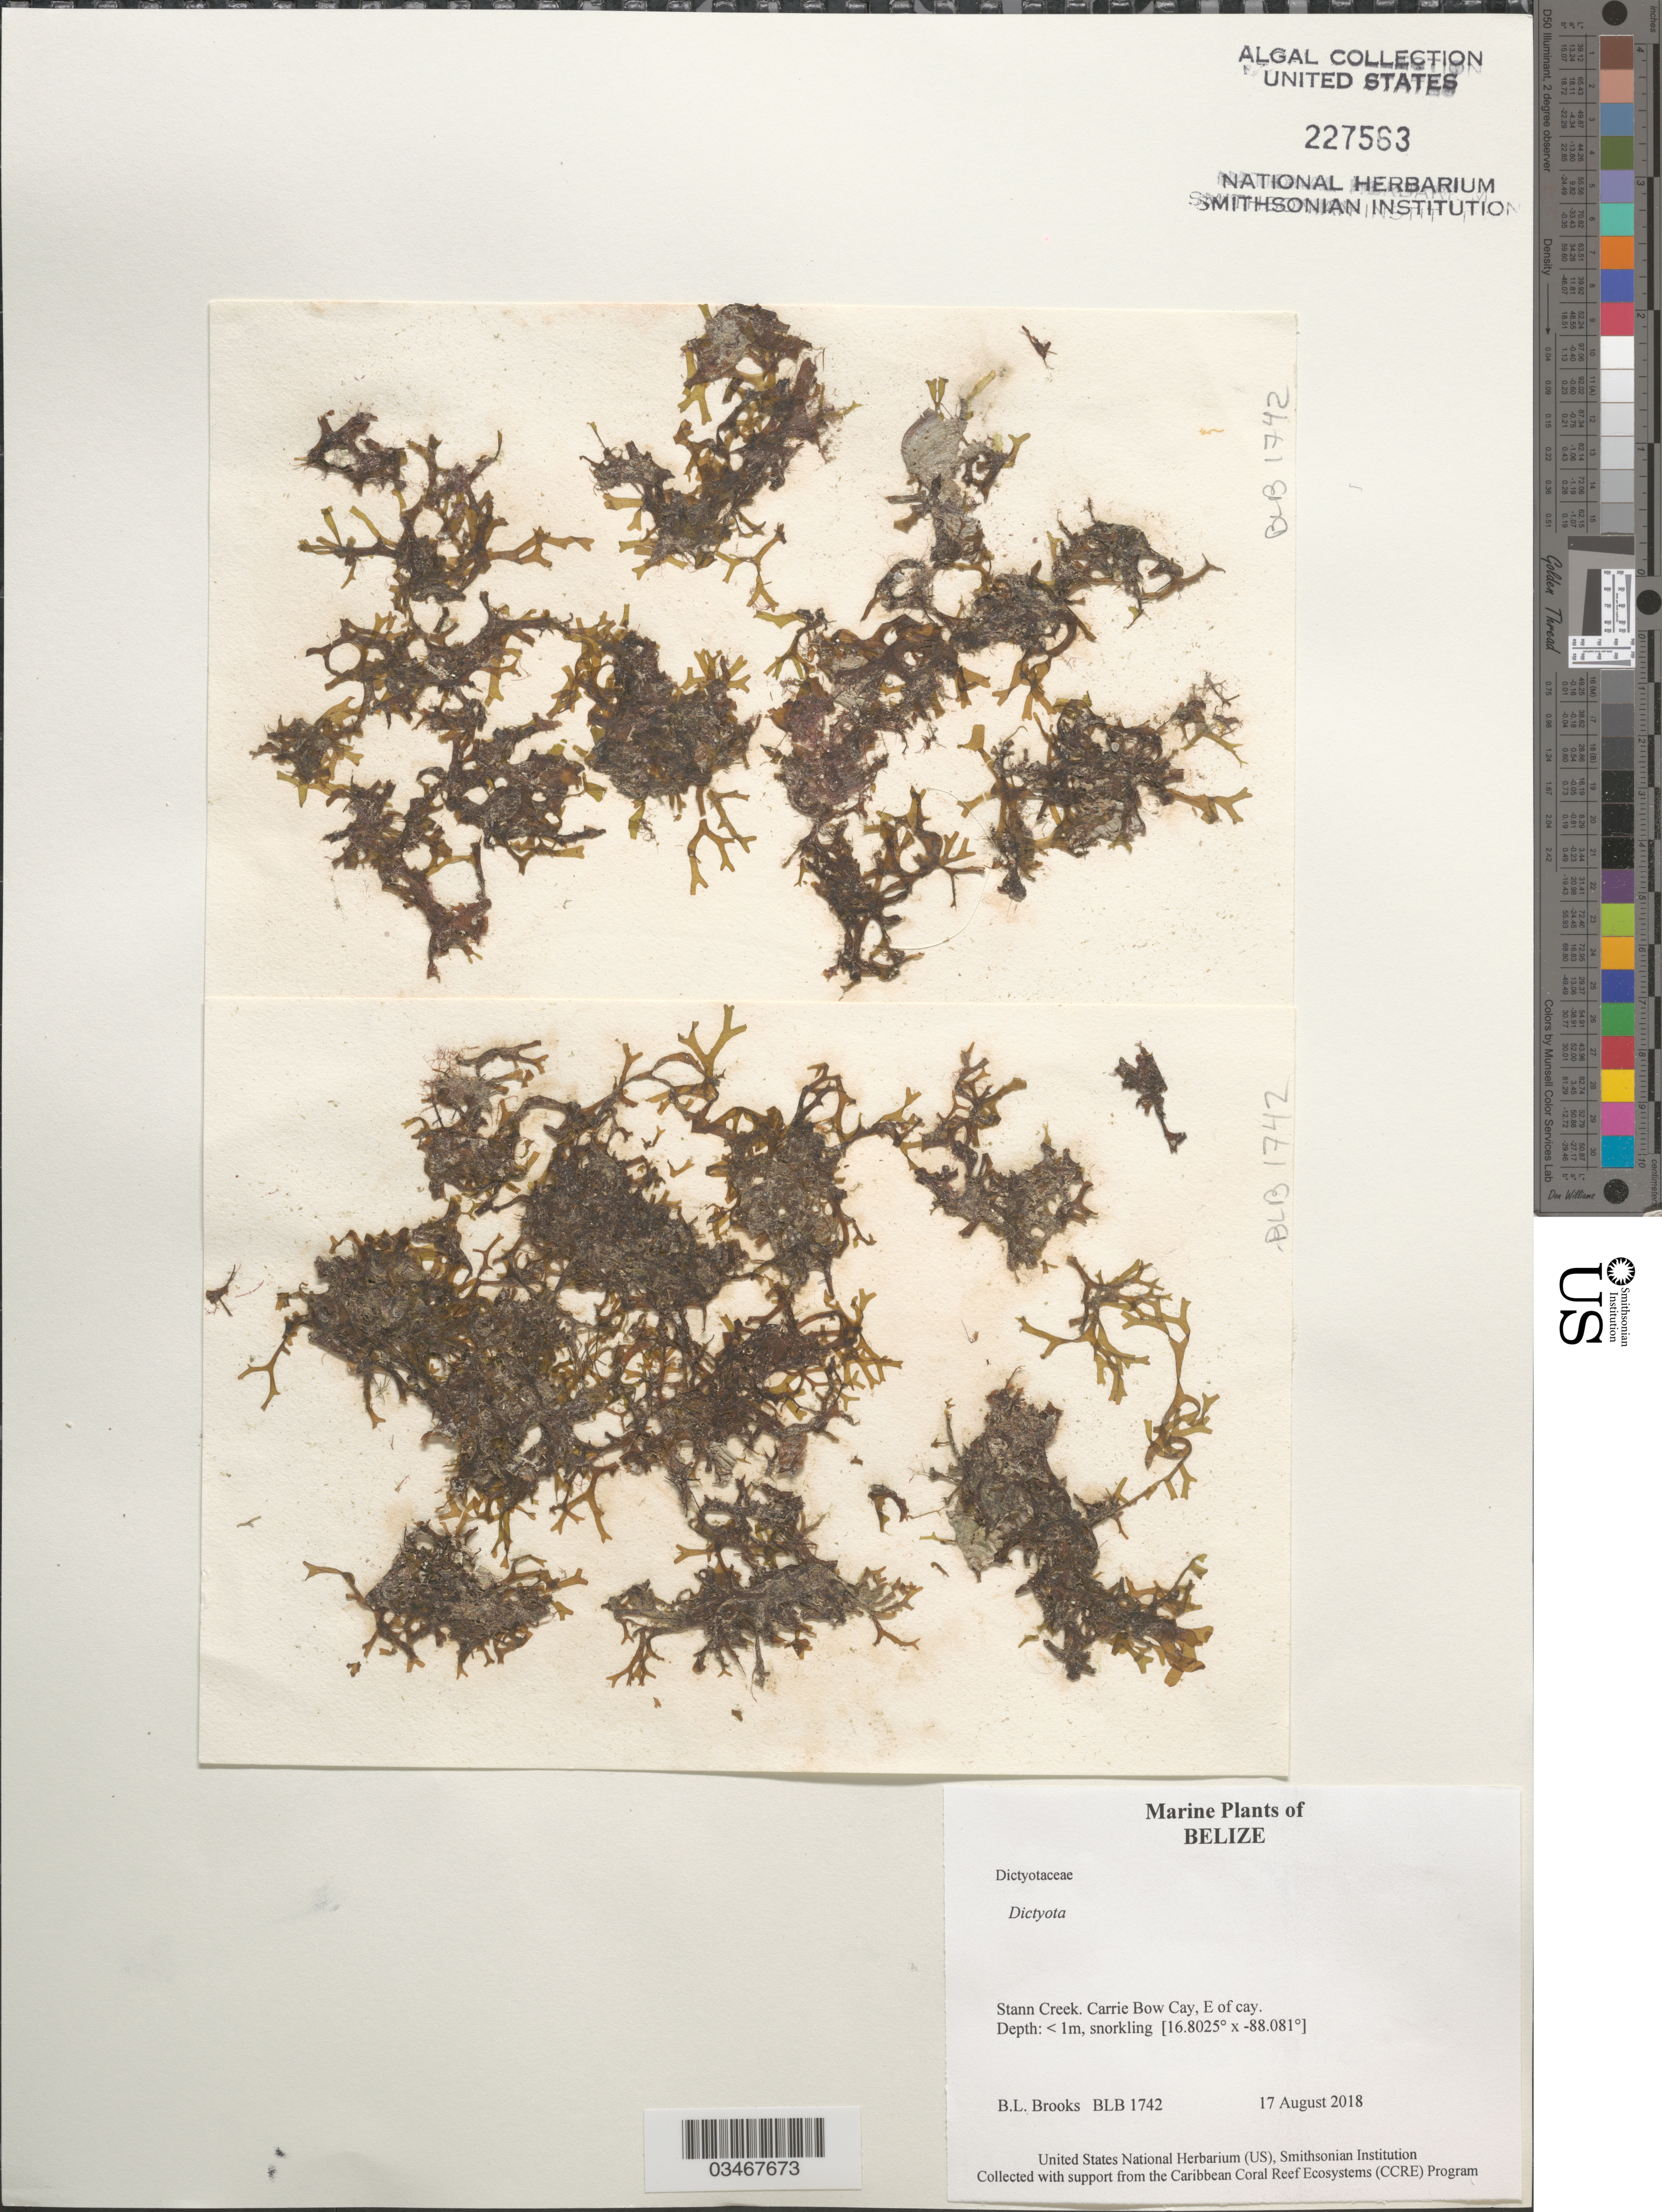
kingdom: Chromista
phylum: Ochrophyta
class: Phaeophyceae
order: Dictyotales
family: Dictyotaceae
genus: Dictyota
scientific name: Dictyota sp.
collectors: B. Brooks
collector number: BLB 1742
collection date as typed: Transcribed d/m/y: 17/8/2018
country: Belize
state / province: Stann Creek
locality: Carrie Bow Cay, E of cay.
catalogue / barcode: US 227563